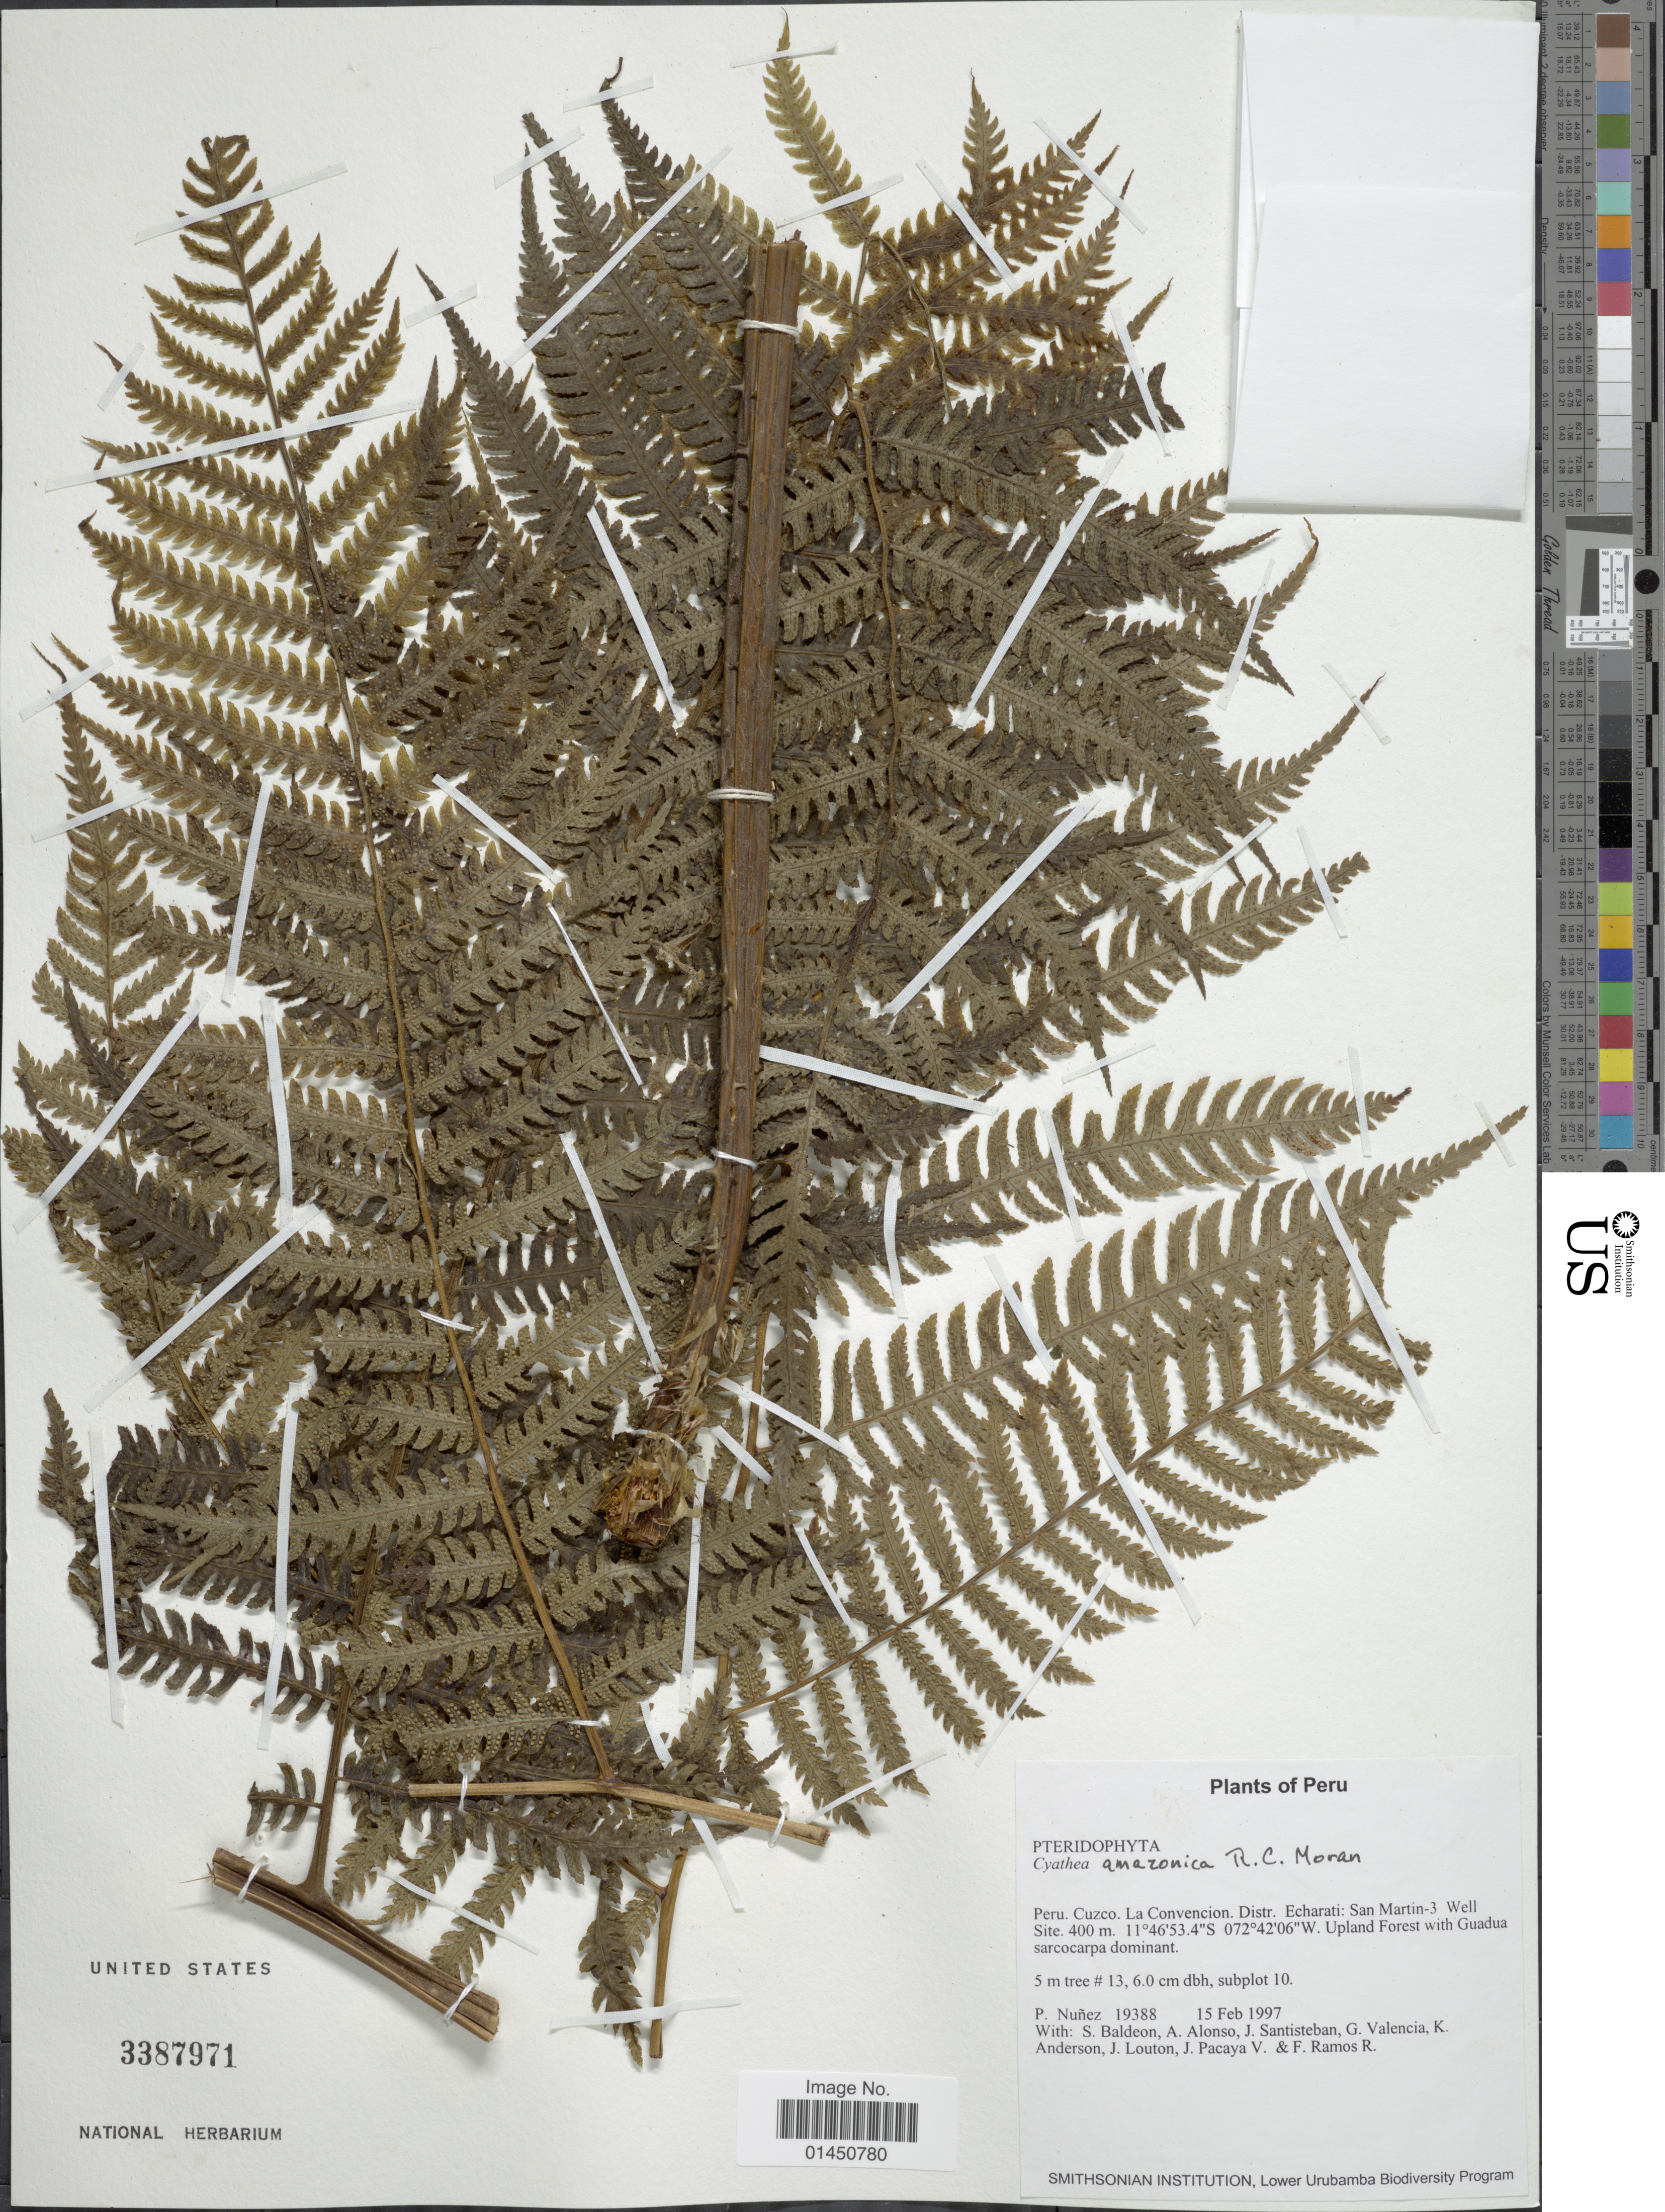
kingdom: Plantae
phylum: Tracheophyta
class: Polypodiopsida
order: Cyatheales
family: Cyatheaceae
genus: Cyathea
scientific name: Cyathea amazonica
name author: R.C. Moran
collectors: P. Nuñez V., S. Baldeon, A. Alonso, J. Santisteban & et al.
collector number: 19388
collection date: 1997-02-15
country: Peru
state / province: Cusco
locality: Cuzco, La Convencion, Distr. Echarati: San Martin-3 Well Site.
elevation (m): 400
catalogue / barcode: US 3387971